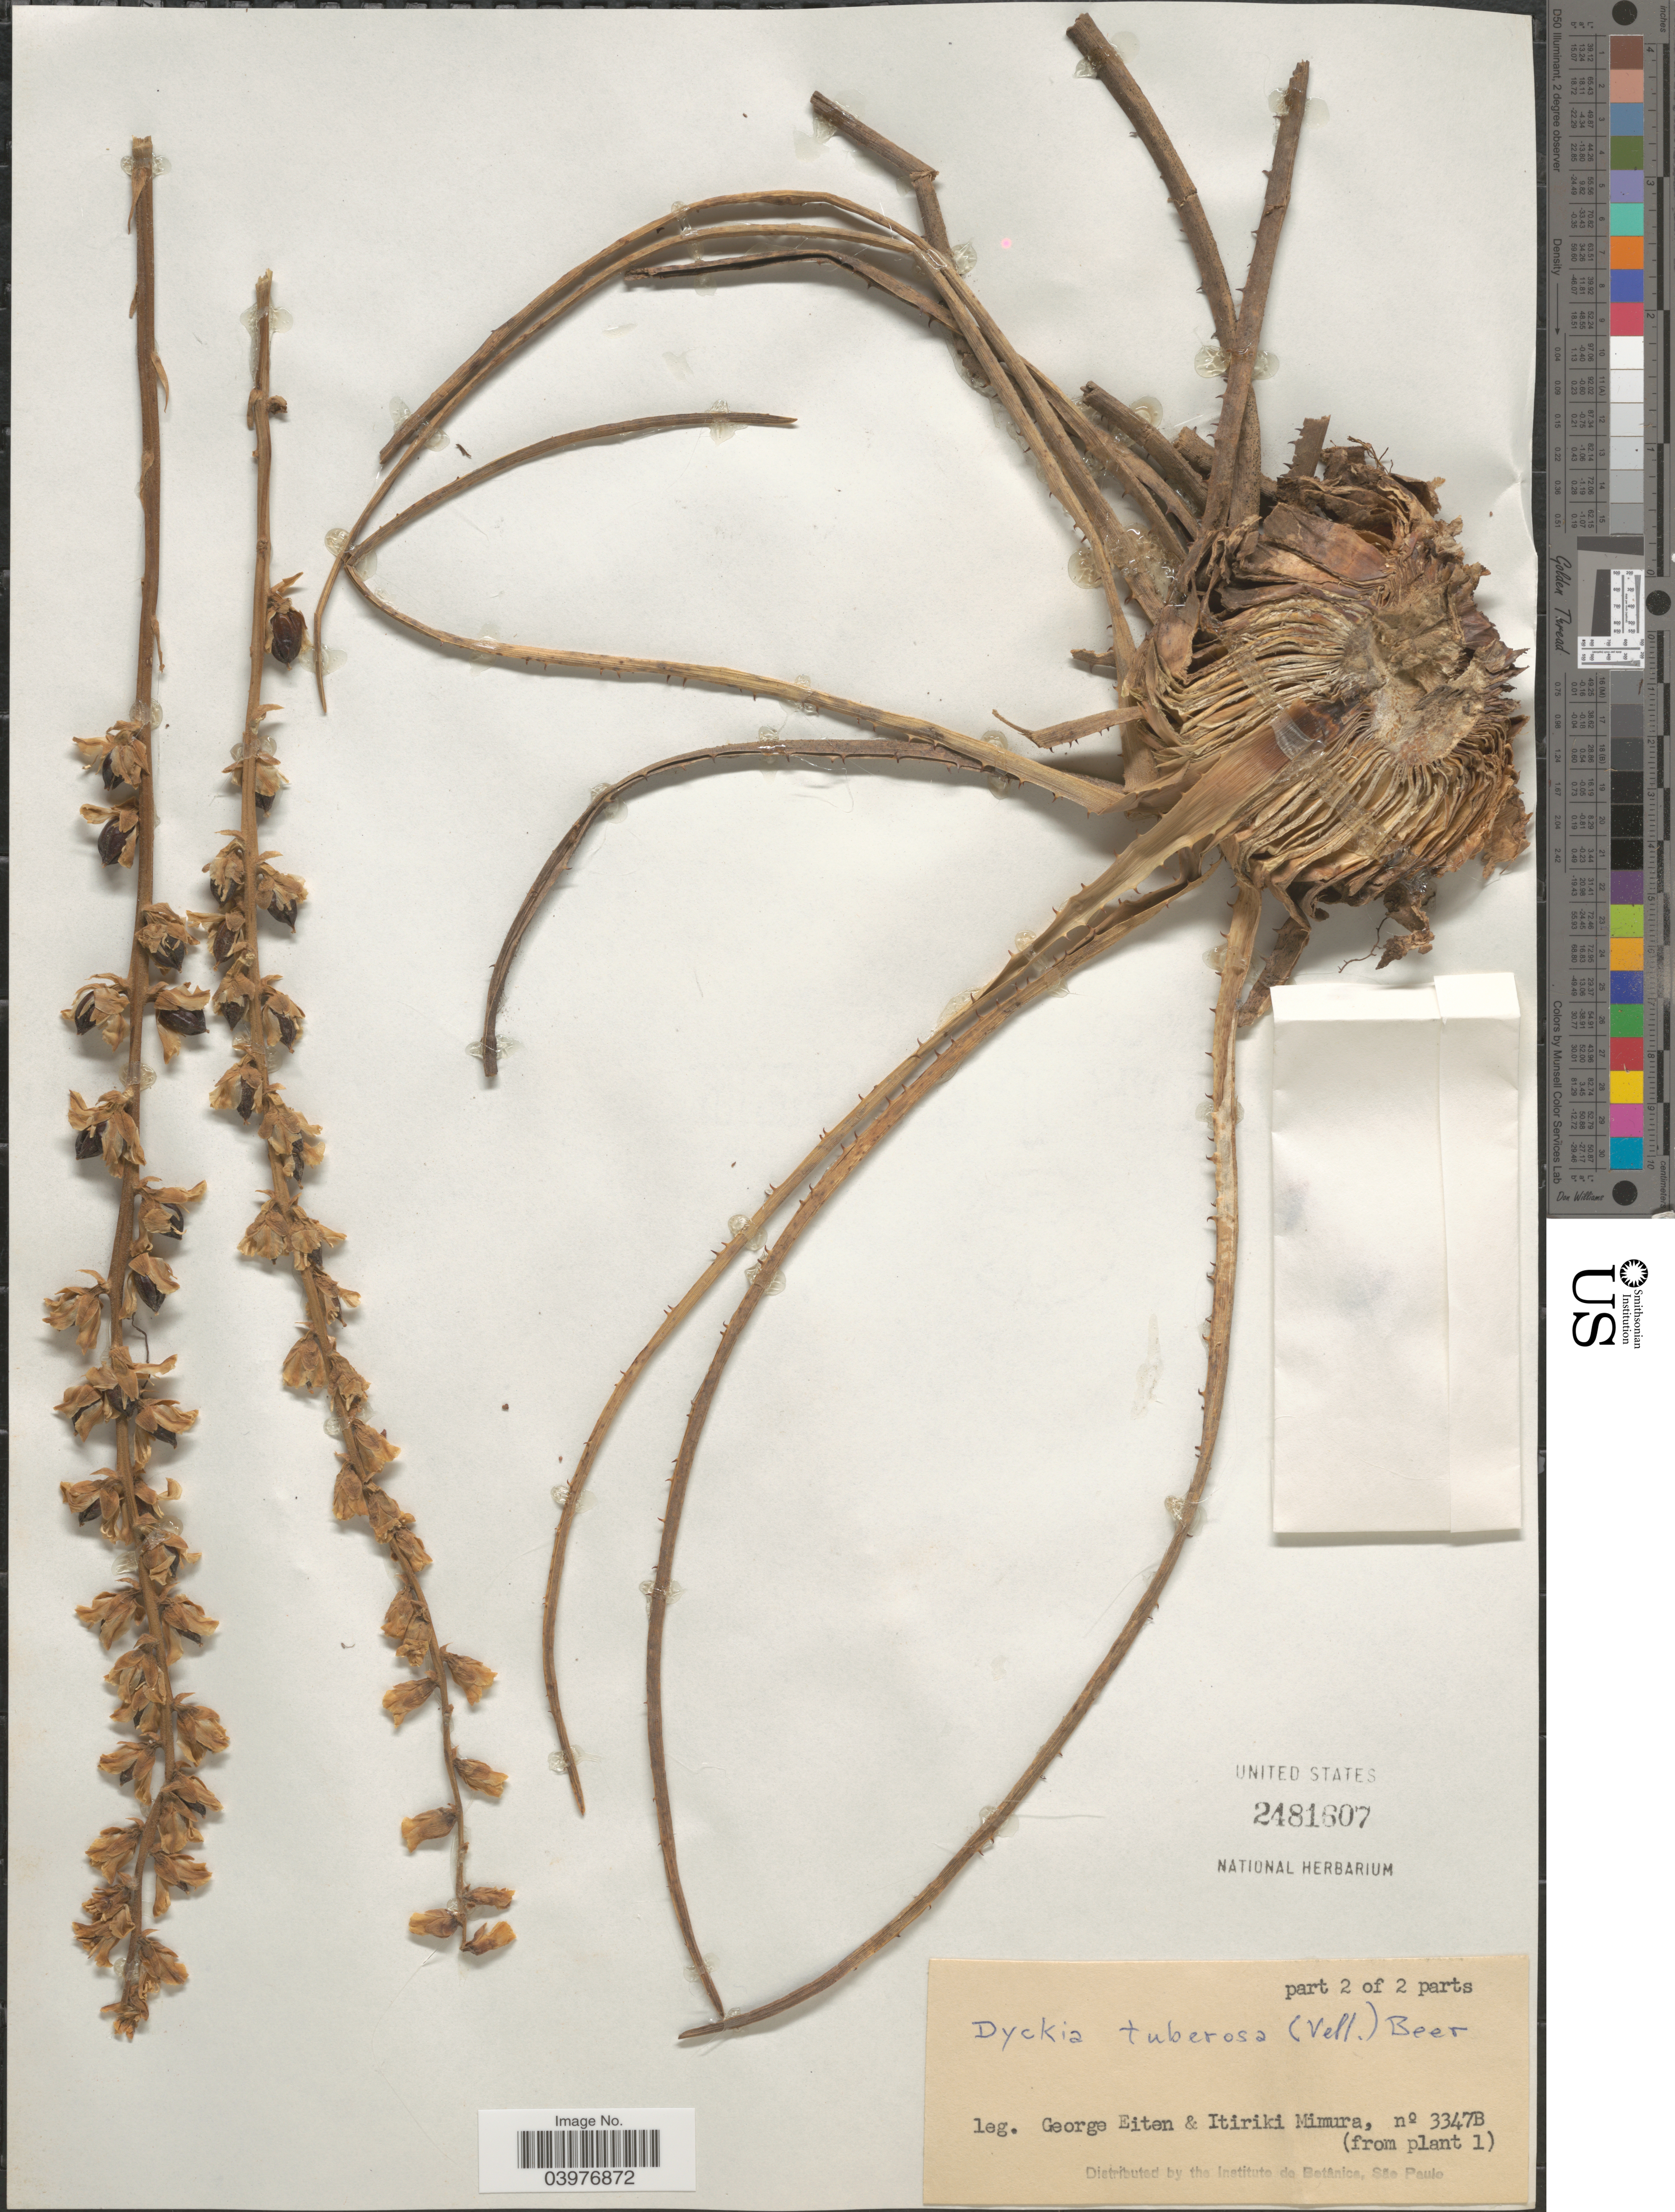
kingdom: Plantae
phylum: Tracheophyta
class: Liliopsida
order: Poales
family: Bromeliaceae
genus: Dyckia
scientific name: Dyckia tuberosa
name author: (Vell.) Beer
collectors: G. Eiten & I. Mimura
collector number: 3347B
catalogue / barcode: US 2481607